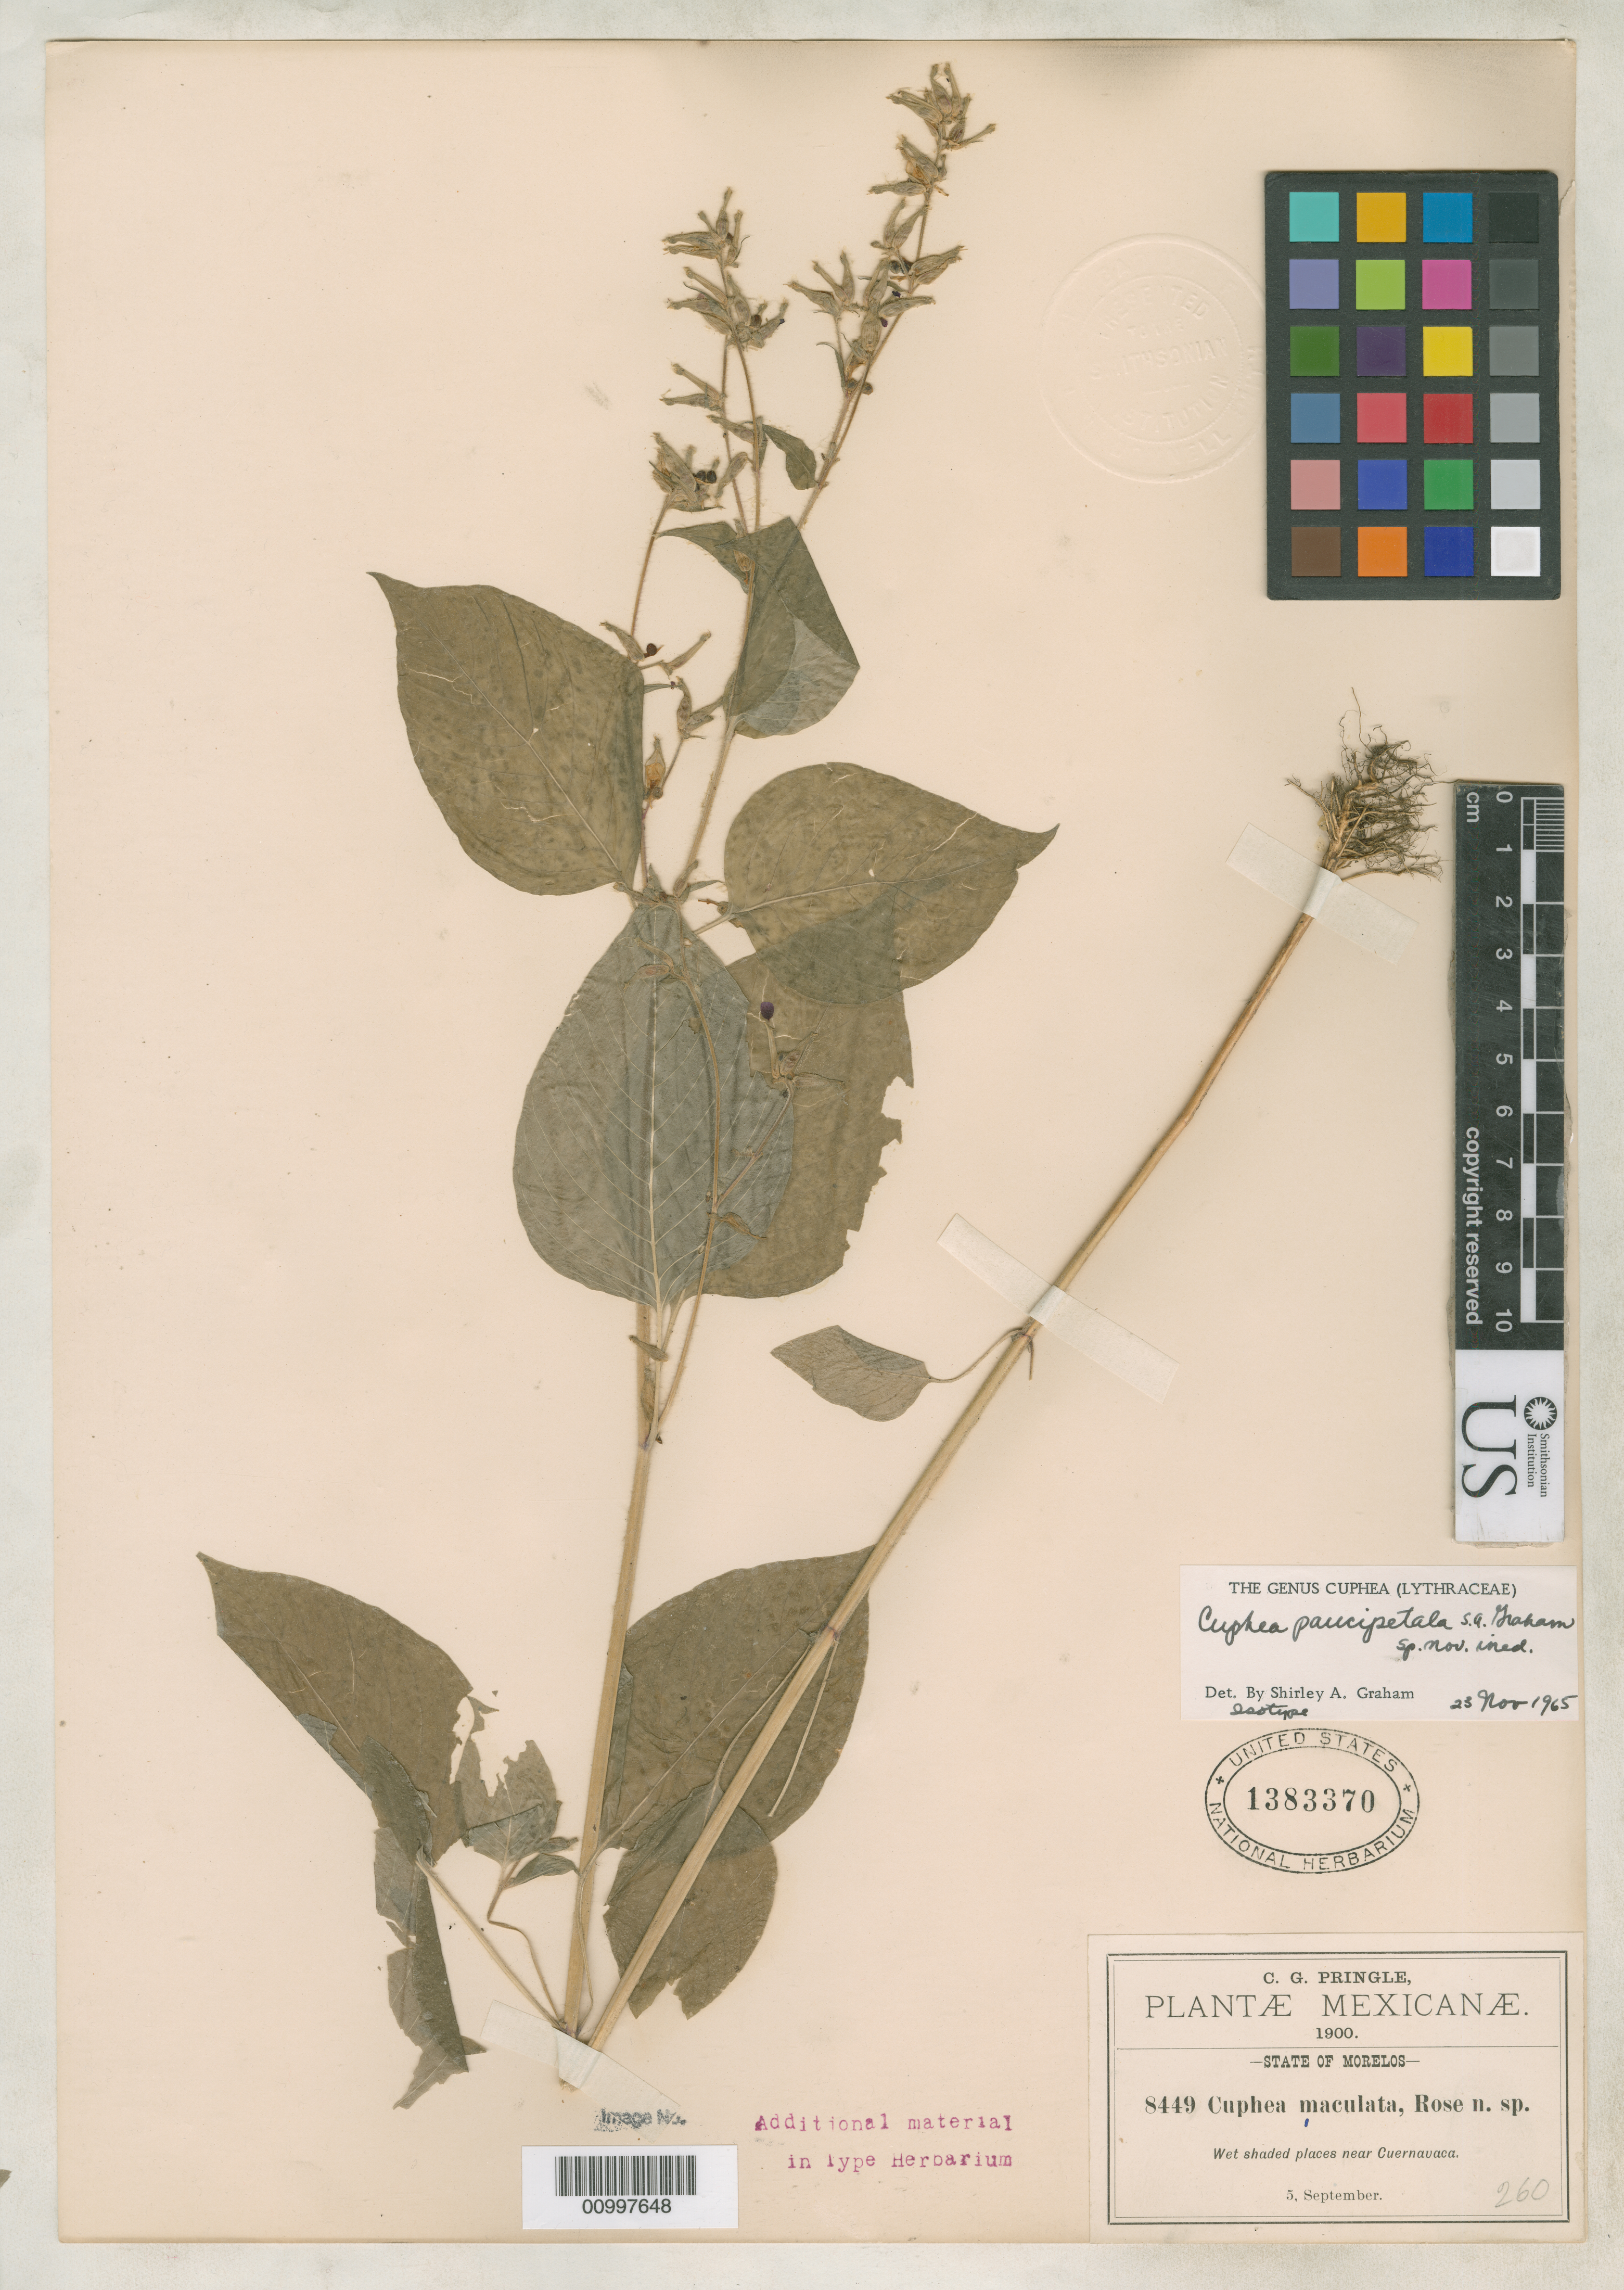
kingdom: Plantae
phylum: Tracheophyta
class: Magnoliopsida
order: Myrtales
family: Lythraceae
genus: Cuphea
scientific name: Cuphea paucipetala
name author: S.A. Graham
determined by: Graham, Shirley Ann Tousch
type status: Isotype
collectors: C. G. Pringle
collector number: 8449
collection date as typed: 05 Sep 1900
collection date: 1900-09-05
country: Mexico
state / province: Morelos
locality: Wet shaded places near Cuernavaca.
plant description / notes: Originally labeled as "Cuphea maculata Rose, n. sp." [ined. Name, apparently never published]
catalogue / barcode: US 1383370